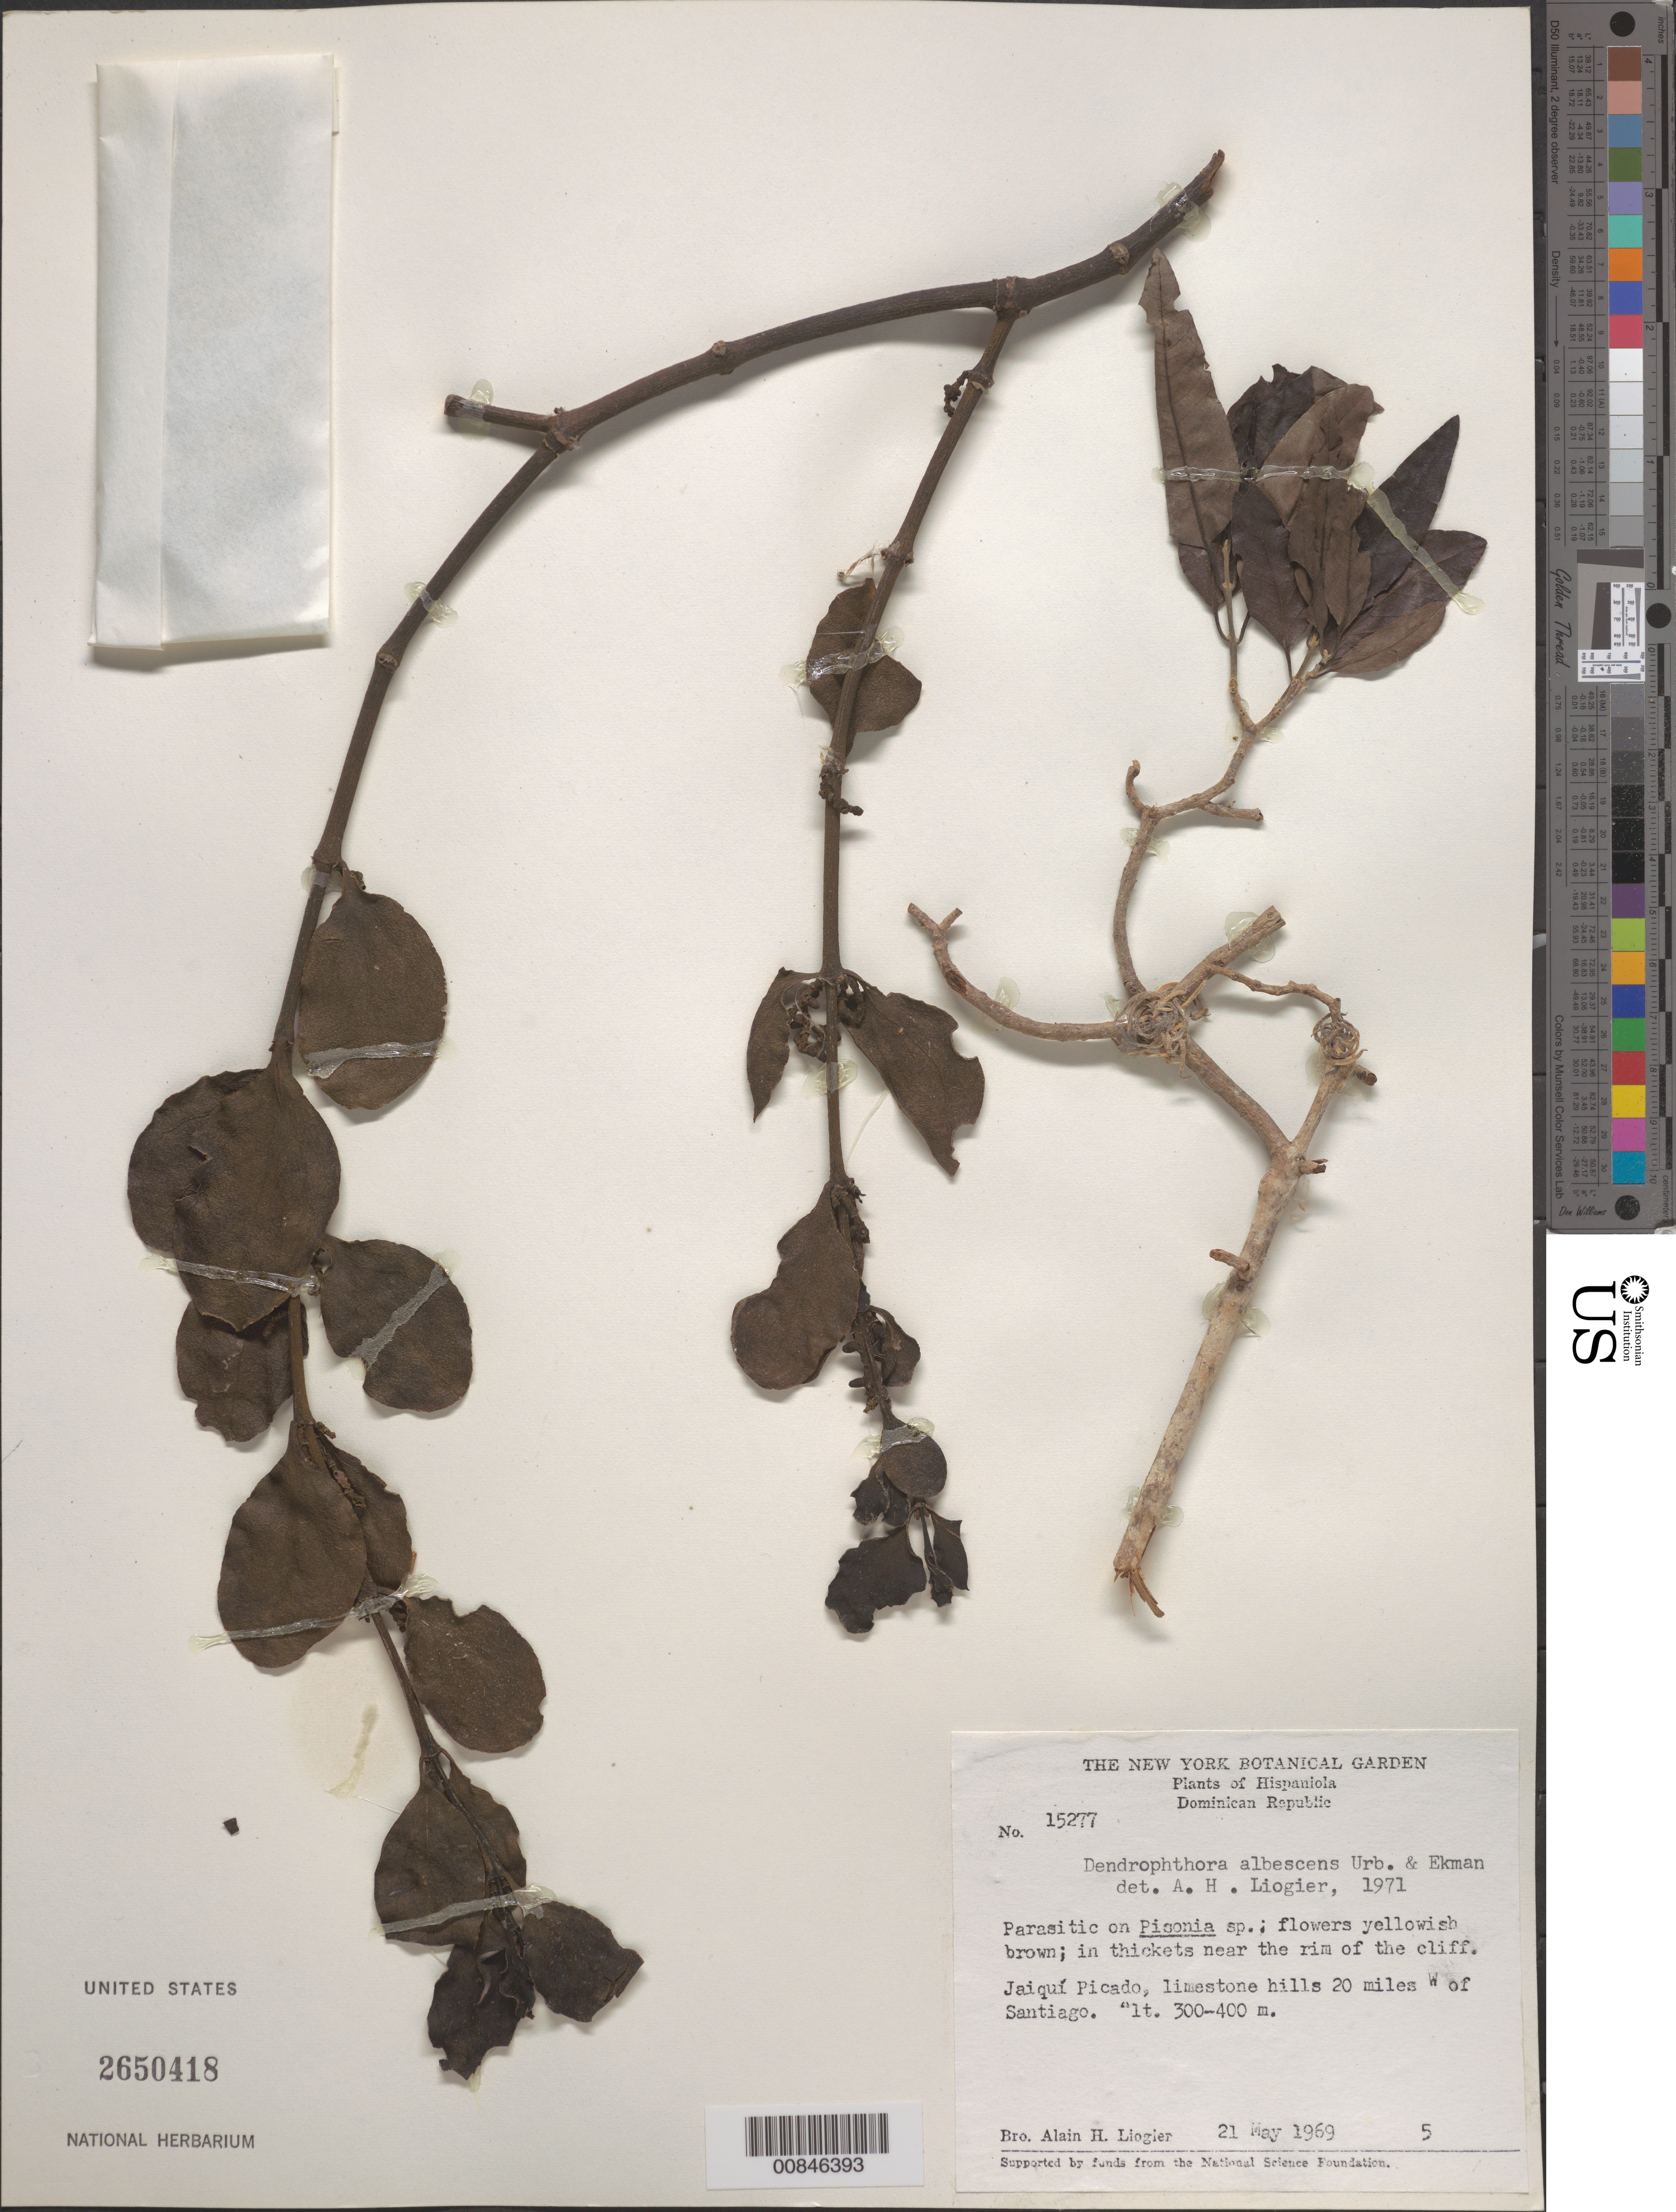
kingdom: Plantae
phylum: Tracheophyta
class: Magnoliopsida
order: Santalales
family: Viscaceae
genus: Dendrophthora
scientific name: Dendrophthora tetrastachya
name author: (C. Wright ex Griseb.) Urb.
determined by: Caraballo-Ortiz, Marcos A., (MISS), University of Mississippi (UNITED STATES)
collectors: A. H. Liogier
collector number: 15277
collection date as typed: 21 May 1969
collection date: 1969-05-21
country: Dominican Republic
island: Hispaniola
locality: Jaiquí Picado, limestone hills 20 miles W of Santiago.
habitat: On Pisonia sp.; in thickets near the rim of the cliff.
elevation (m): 300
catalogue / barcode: US 2650418